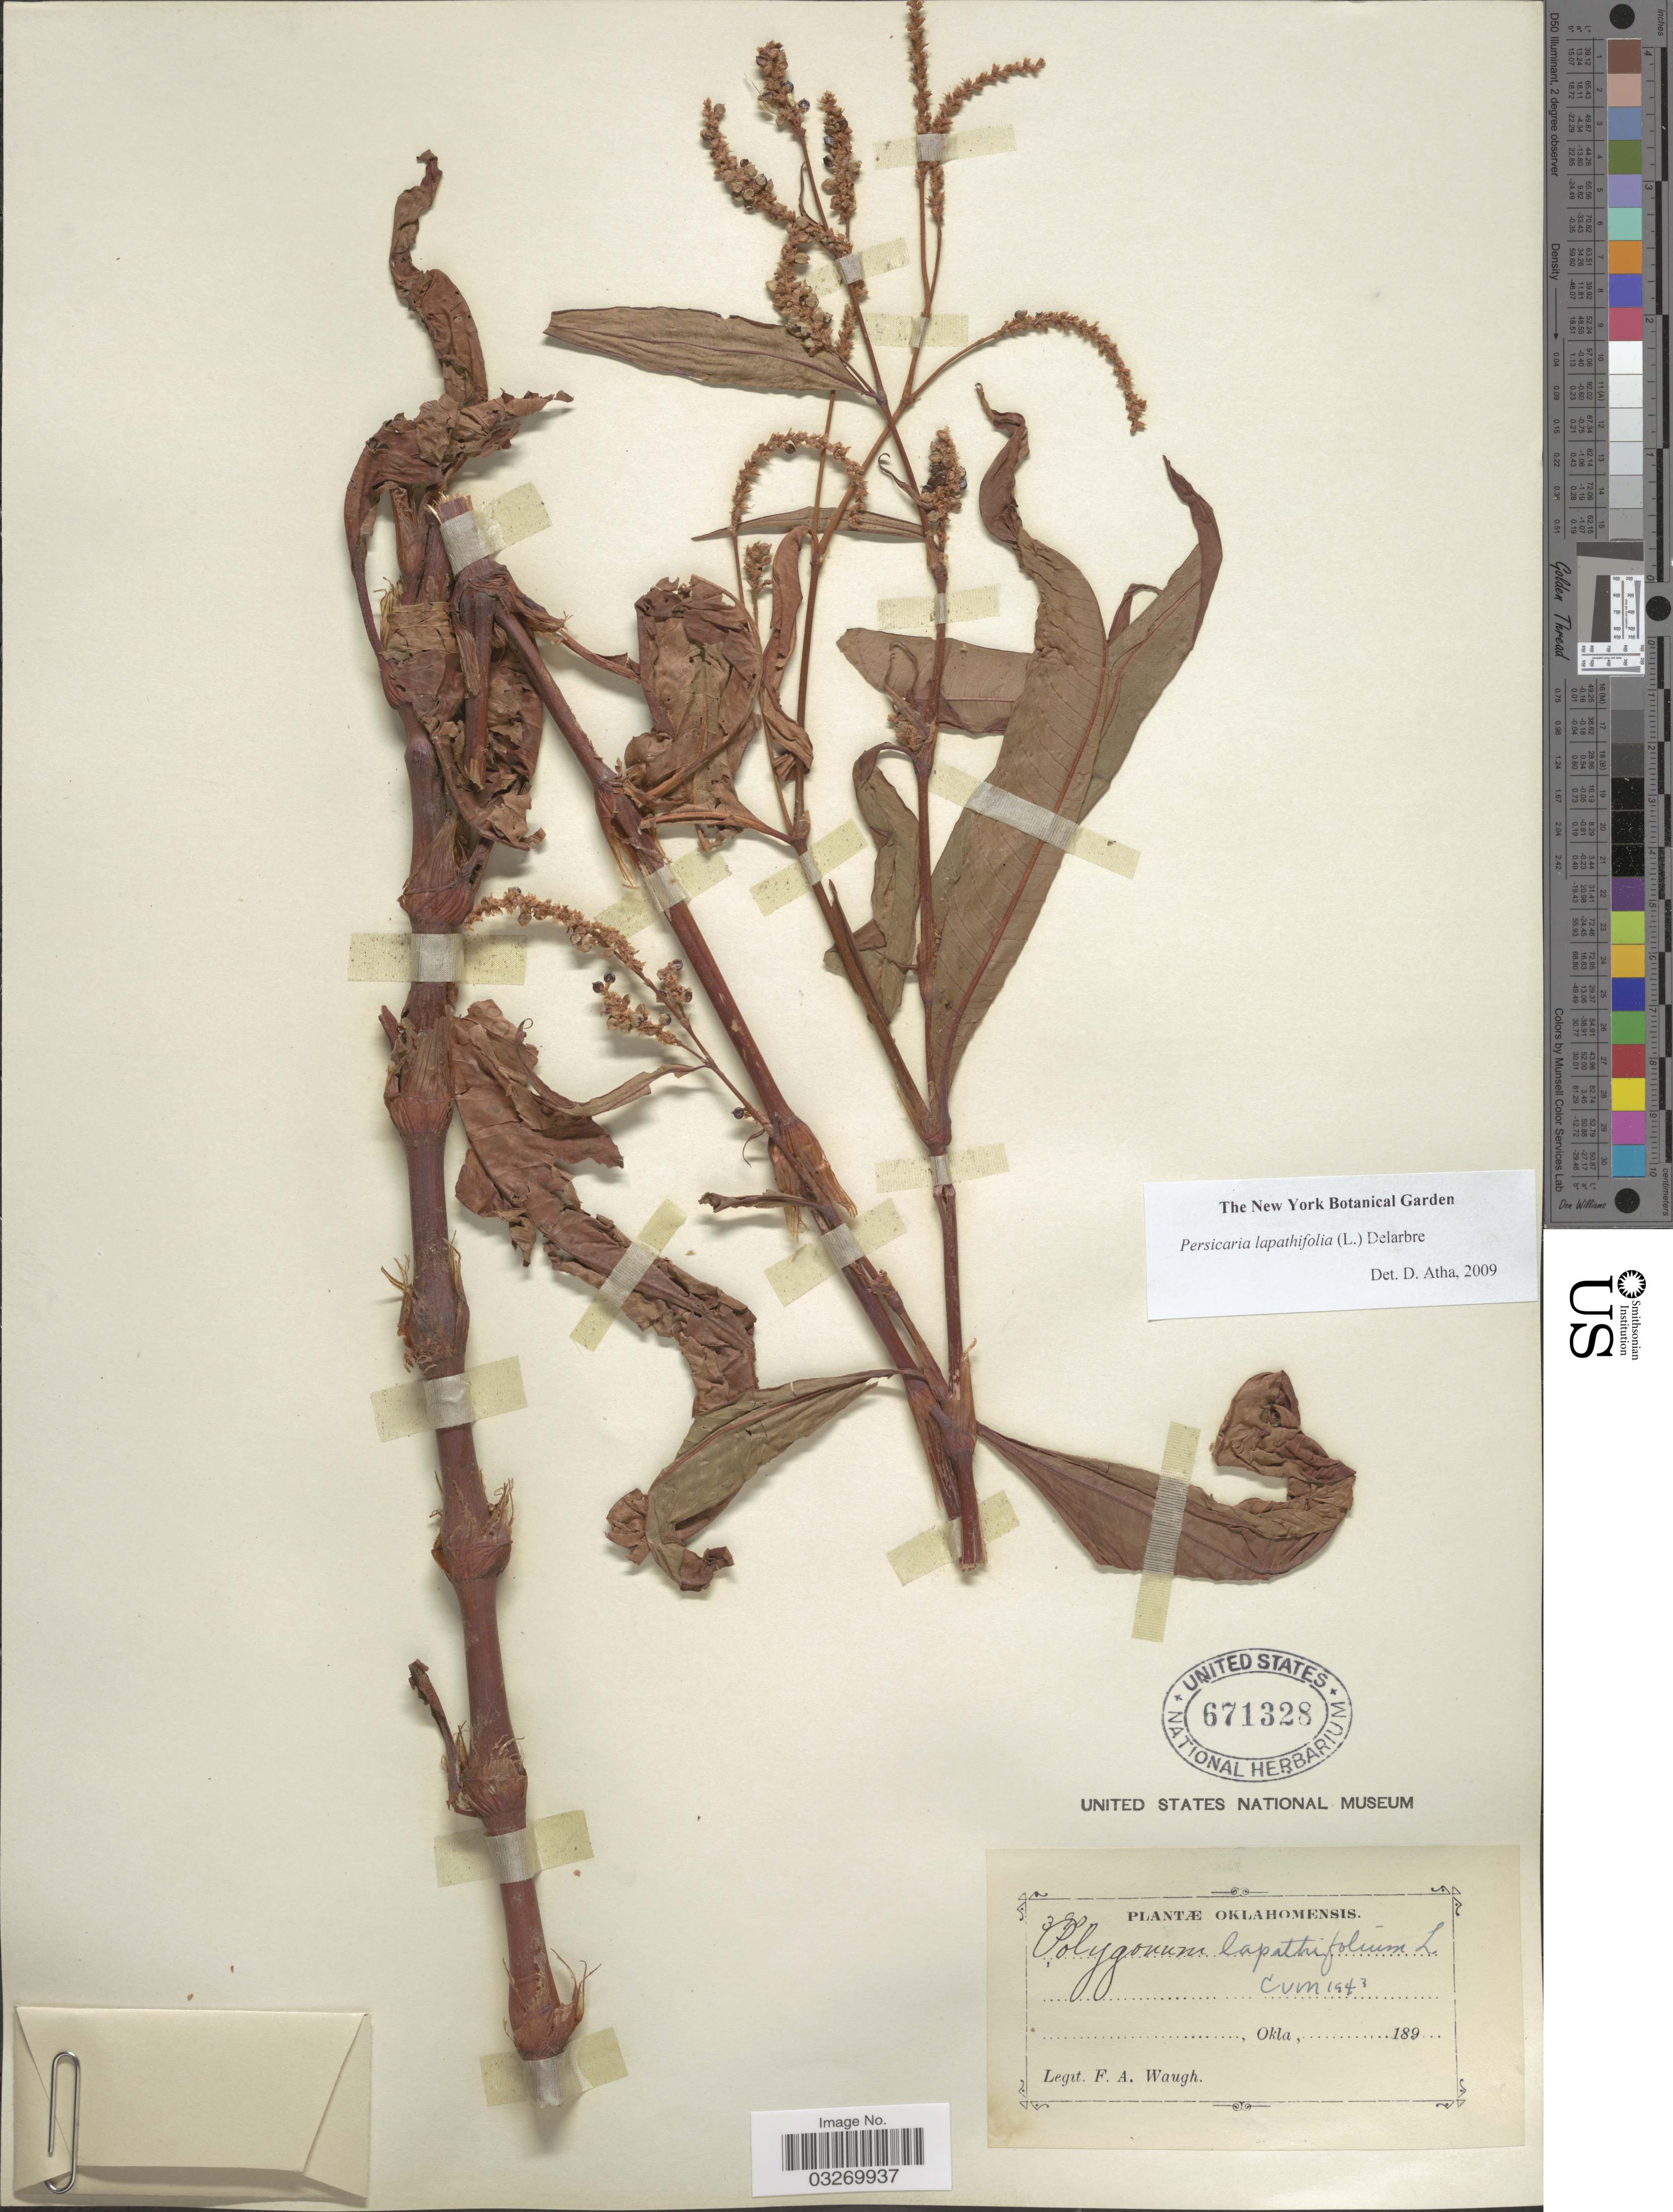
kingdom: Plantae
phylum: Tracheophyta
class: Magnoliopsida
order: Caryophyllales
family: Polygonaceae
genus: Persicaria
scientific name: Persicaria lapathifolia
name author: (L.) Delarbre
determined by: Atha, D. E.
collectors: F. Waugh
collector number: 390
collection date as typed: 189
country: United States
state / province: Oklahoma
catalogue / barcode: US 671328